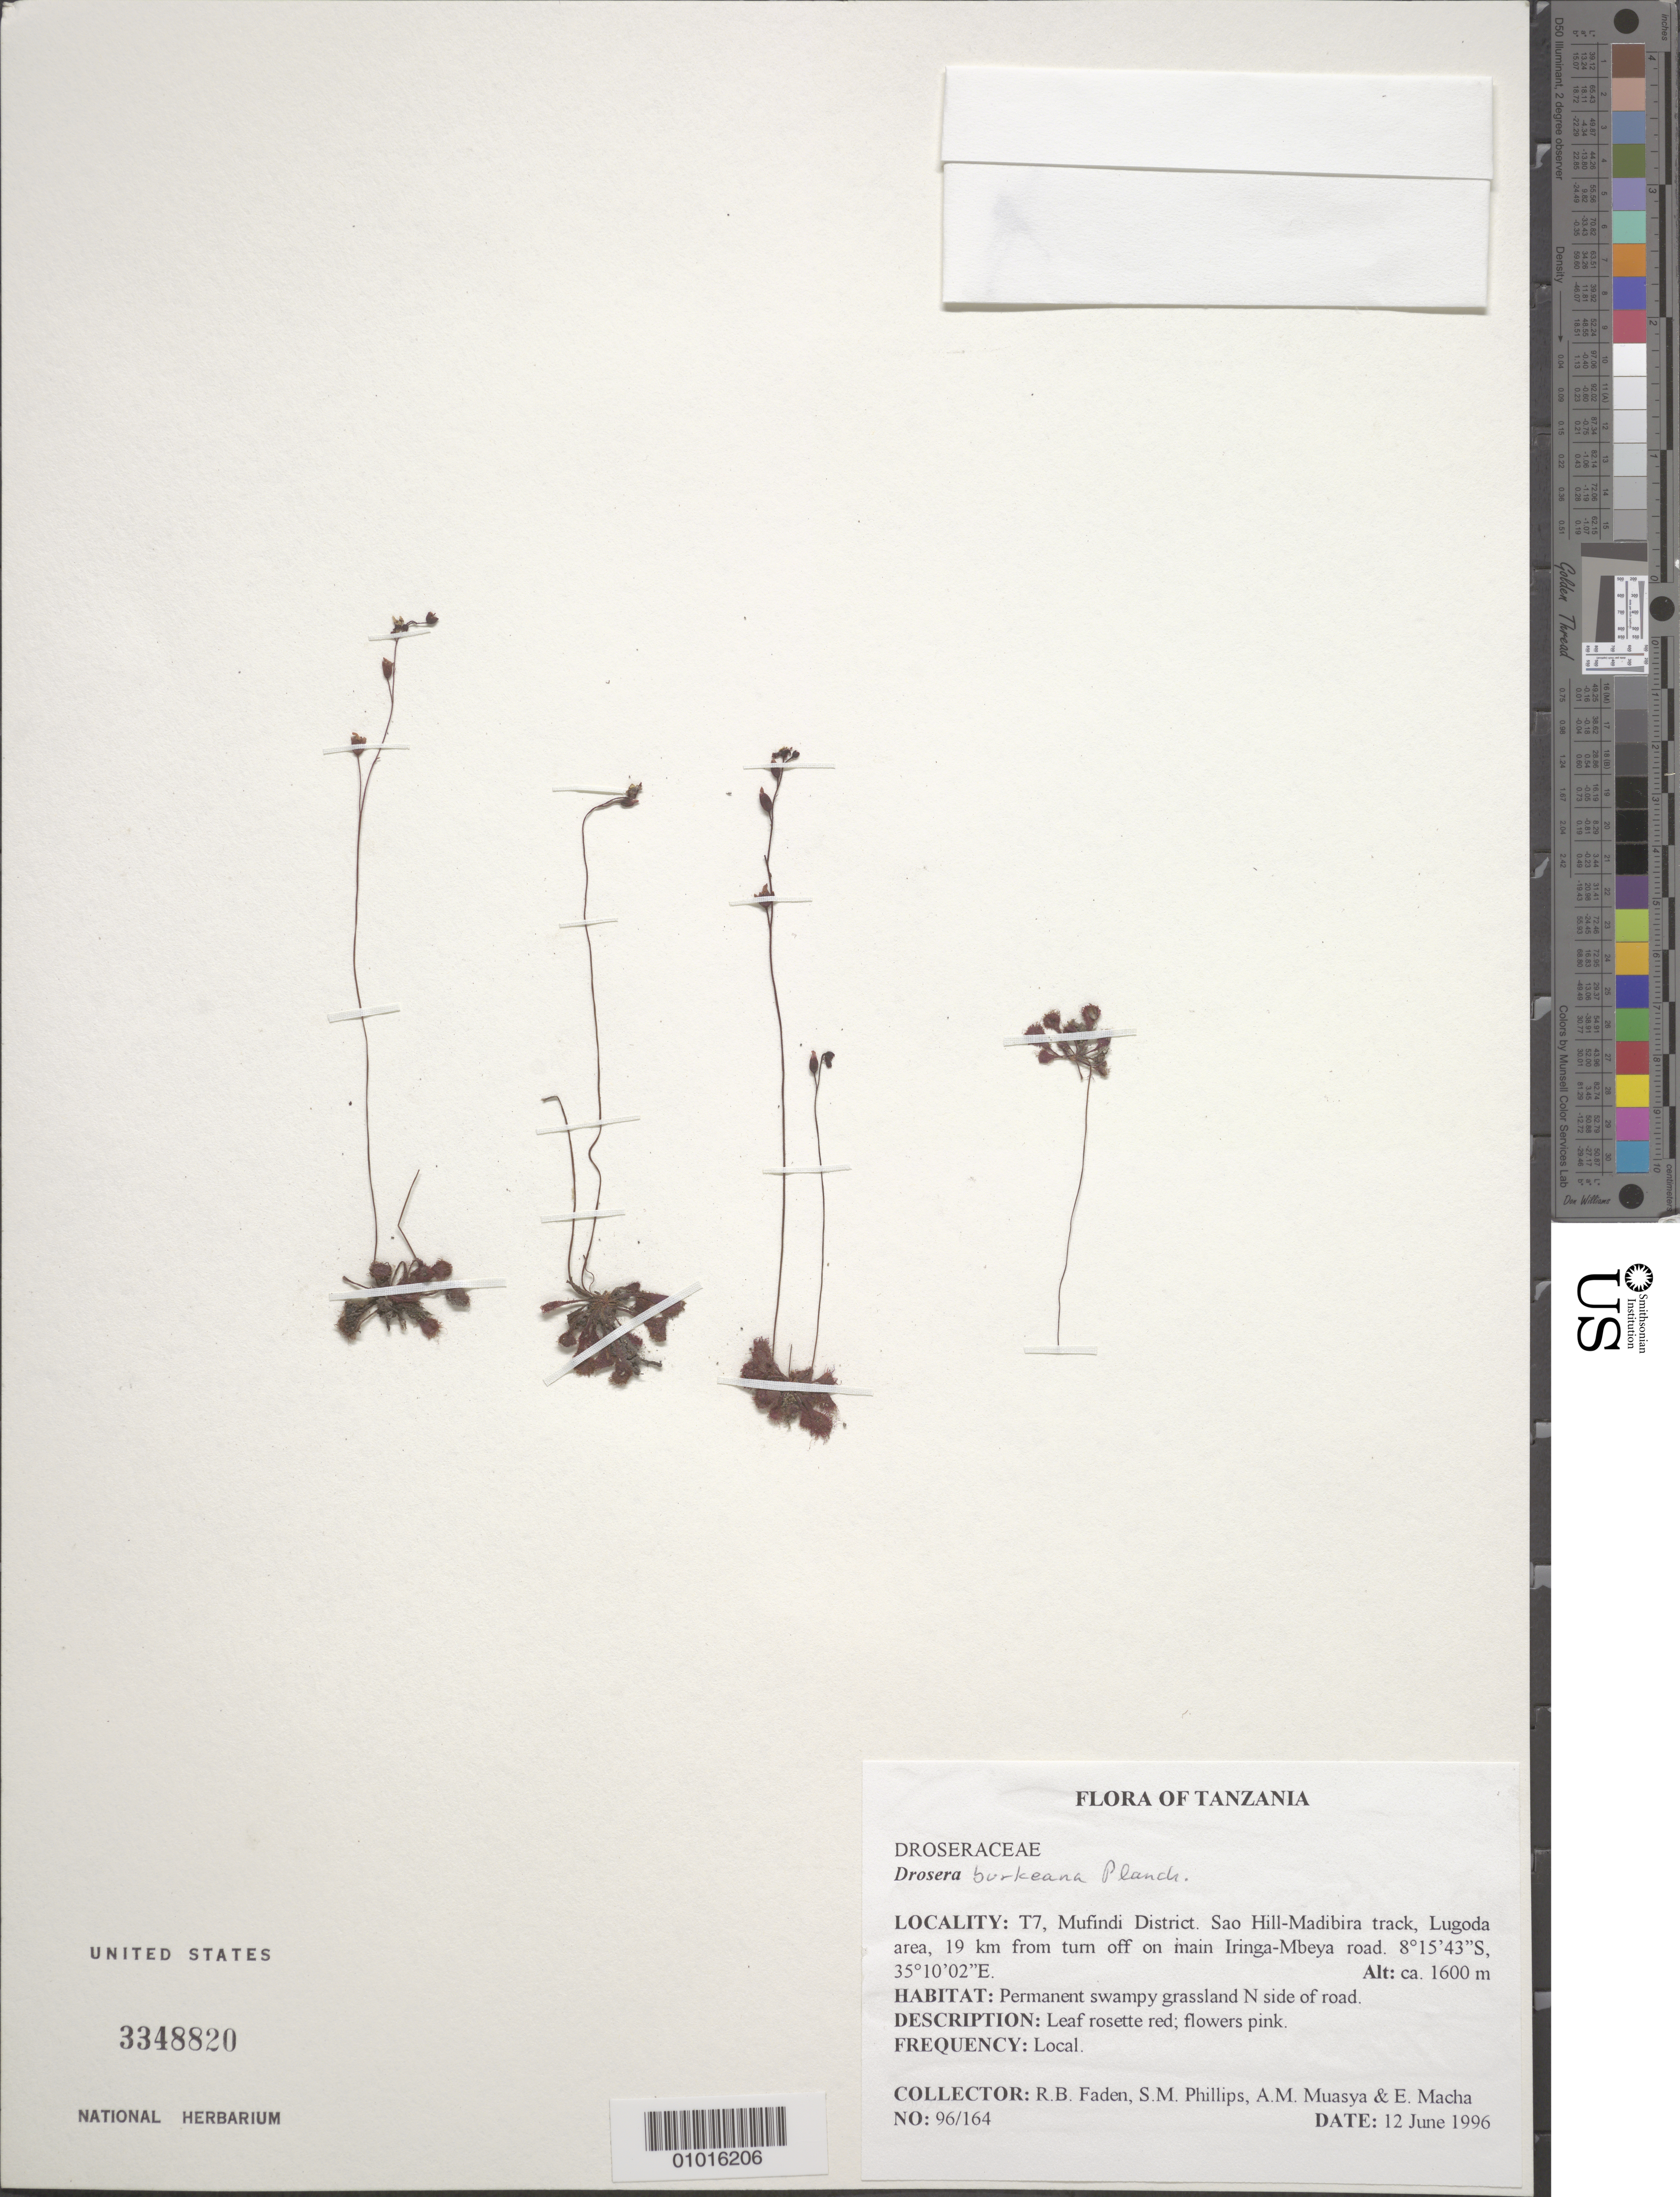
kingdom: Plantae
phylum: Tracheophyta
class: Magnoliopsida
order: Caryophyllales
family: Droseraceae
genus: Drosera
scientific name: Drosera burkeana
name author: Planch.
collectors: R. B. Faden, S. M. Phillips, A. Muasya & E. Macha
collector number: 96/164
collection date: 1996-06-12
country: Tanzania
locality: T7, Mufindi District. Sao Hill-Madibira track, Lugoda area, 19 km from turn off on main Iringa- Mbeya road.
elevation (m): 1600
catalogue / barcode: US 3348820